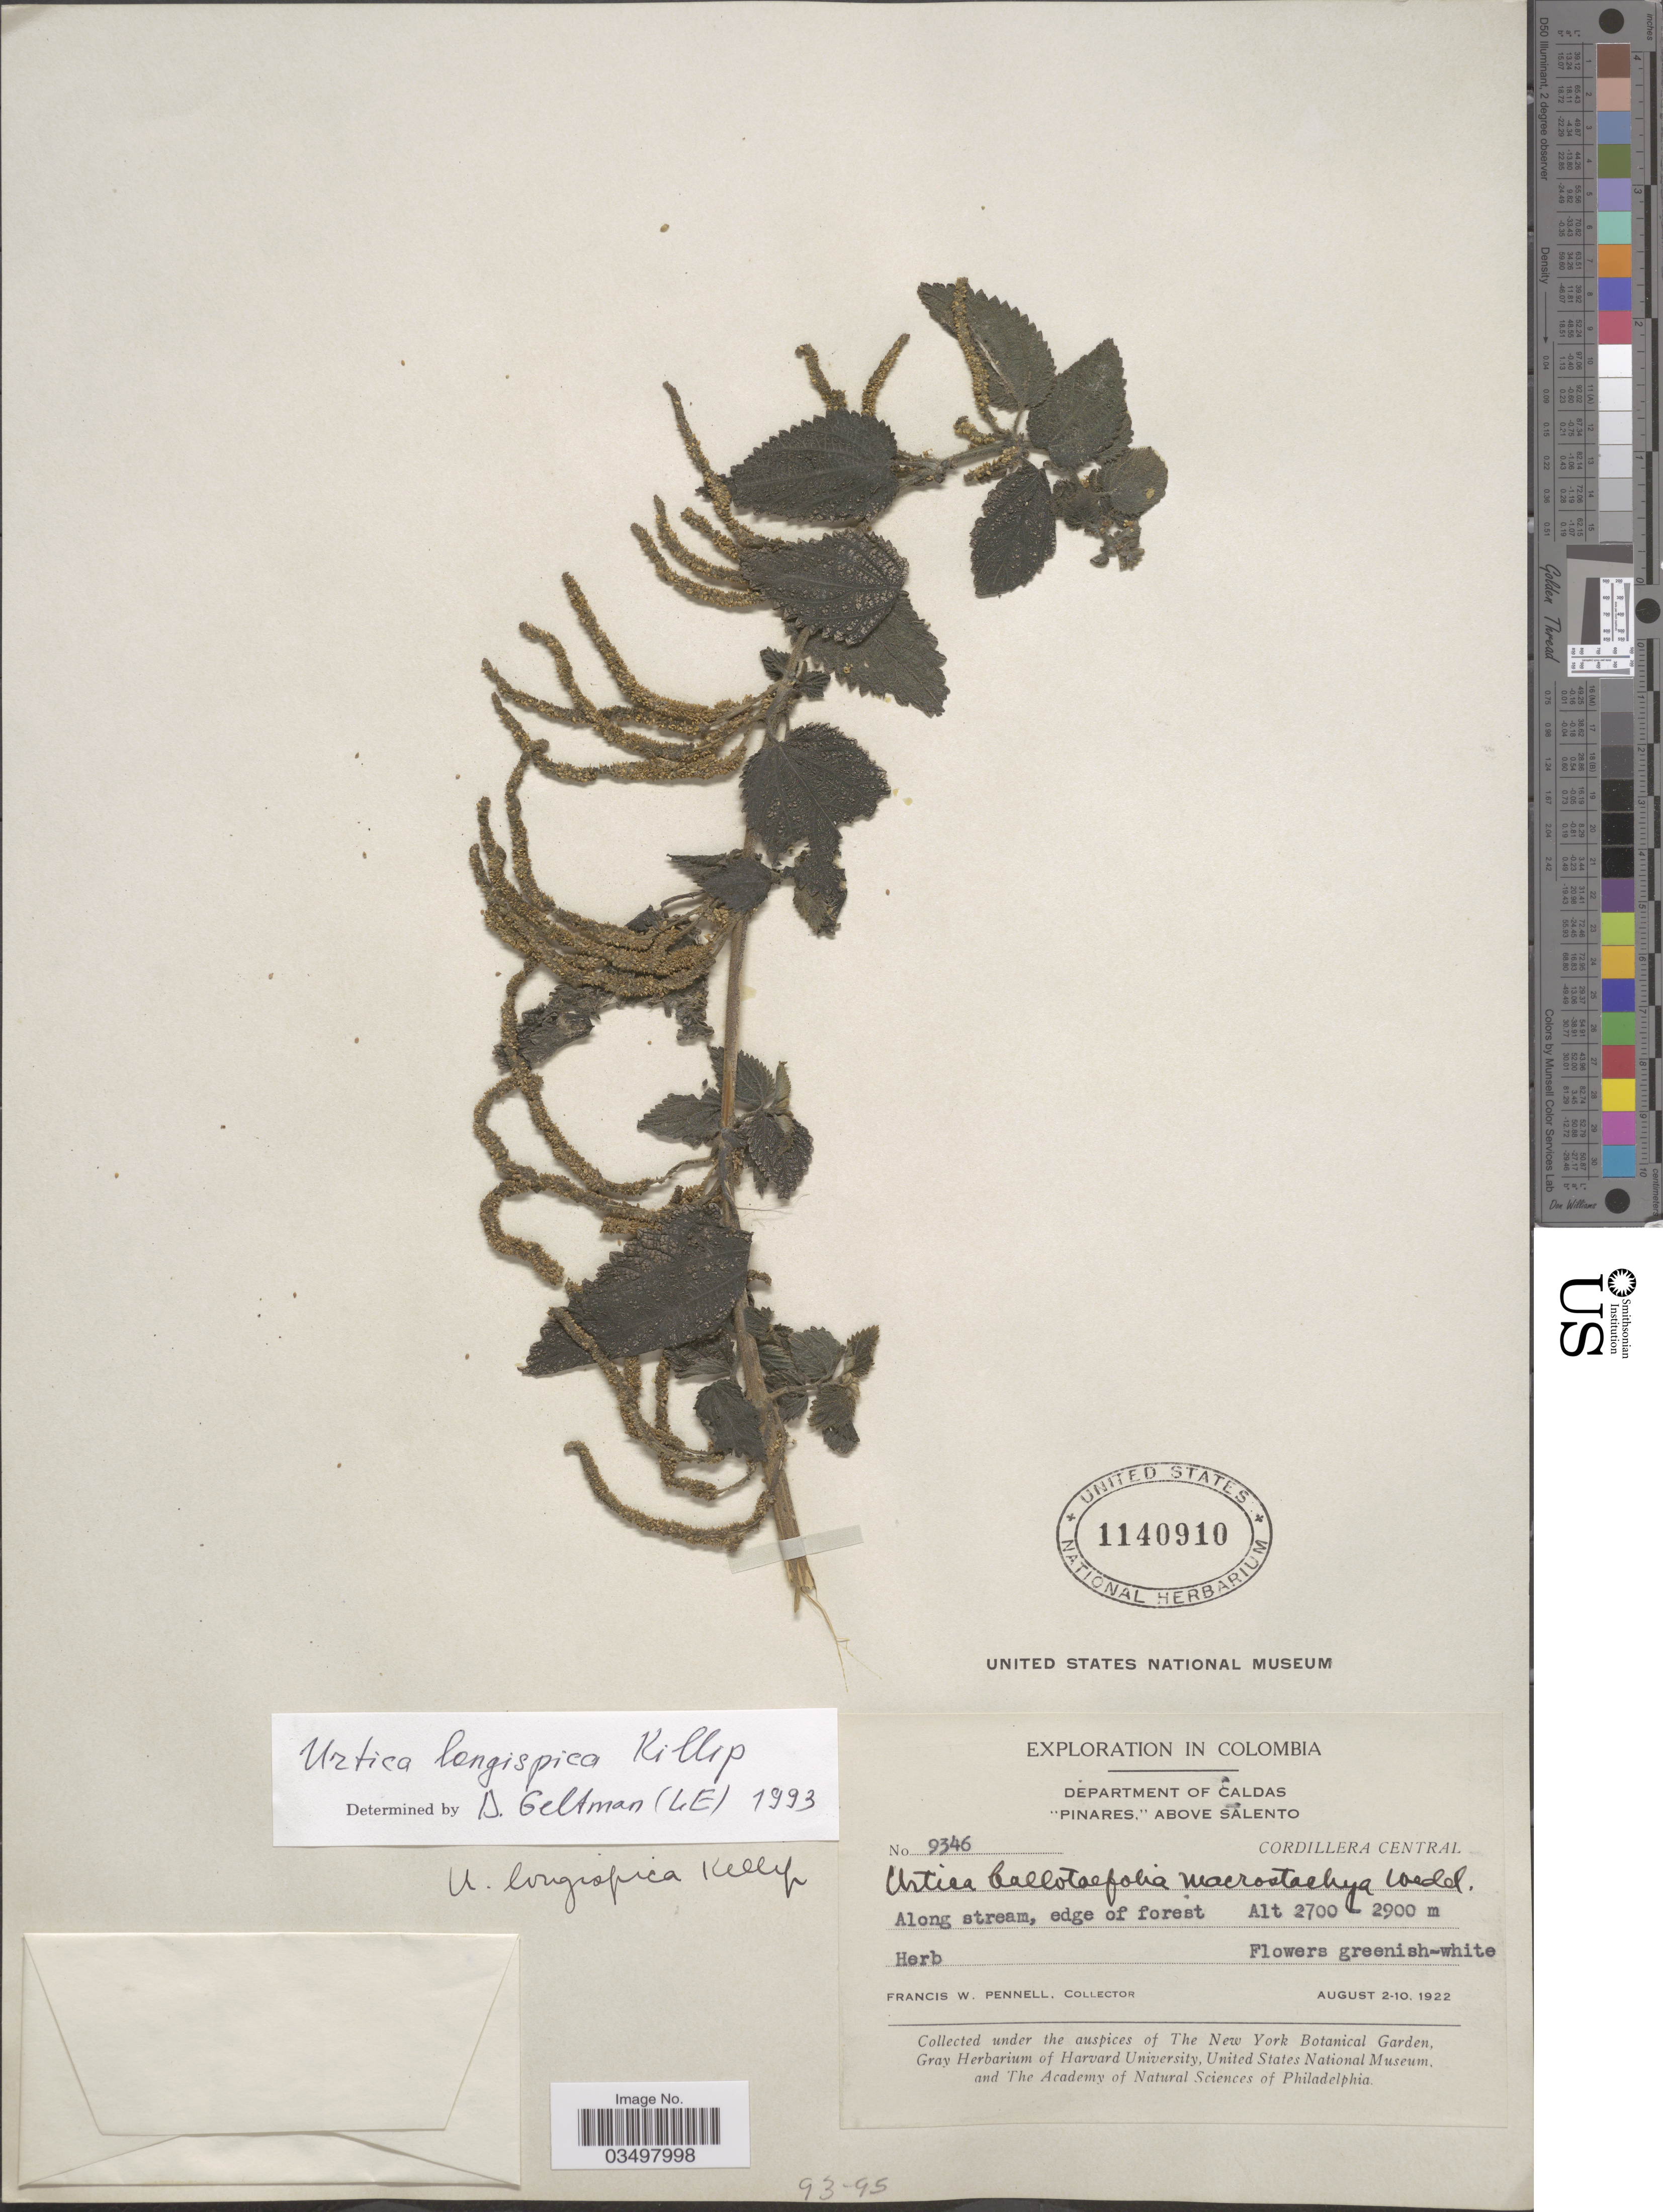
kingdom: Plantae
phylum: Tracheophyta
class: Magnoliopsida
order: Rosales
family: Urticaceae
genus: Urtica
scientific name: Urtica longispica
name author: Killip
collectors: F. W. Pennell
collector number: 9346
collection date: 1922-08-02/1922-08-10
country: Colombia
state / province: Caldas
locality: Department of Caldas. 'Pinares,' above Salento. Cordillera Central.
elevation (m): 2700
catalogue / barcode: US 1140910